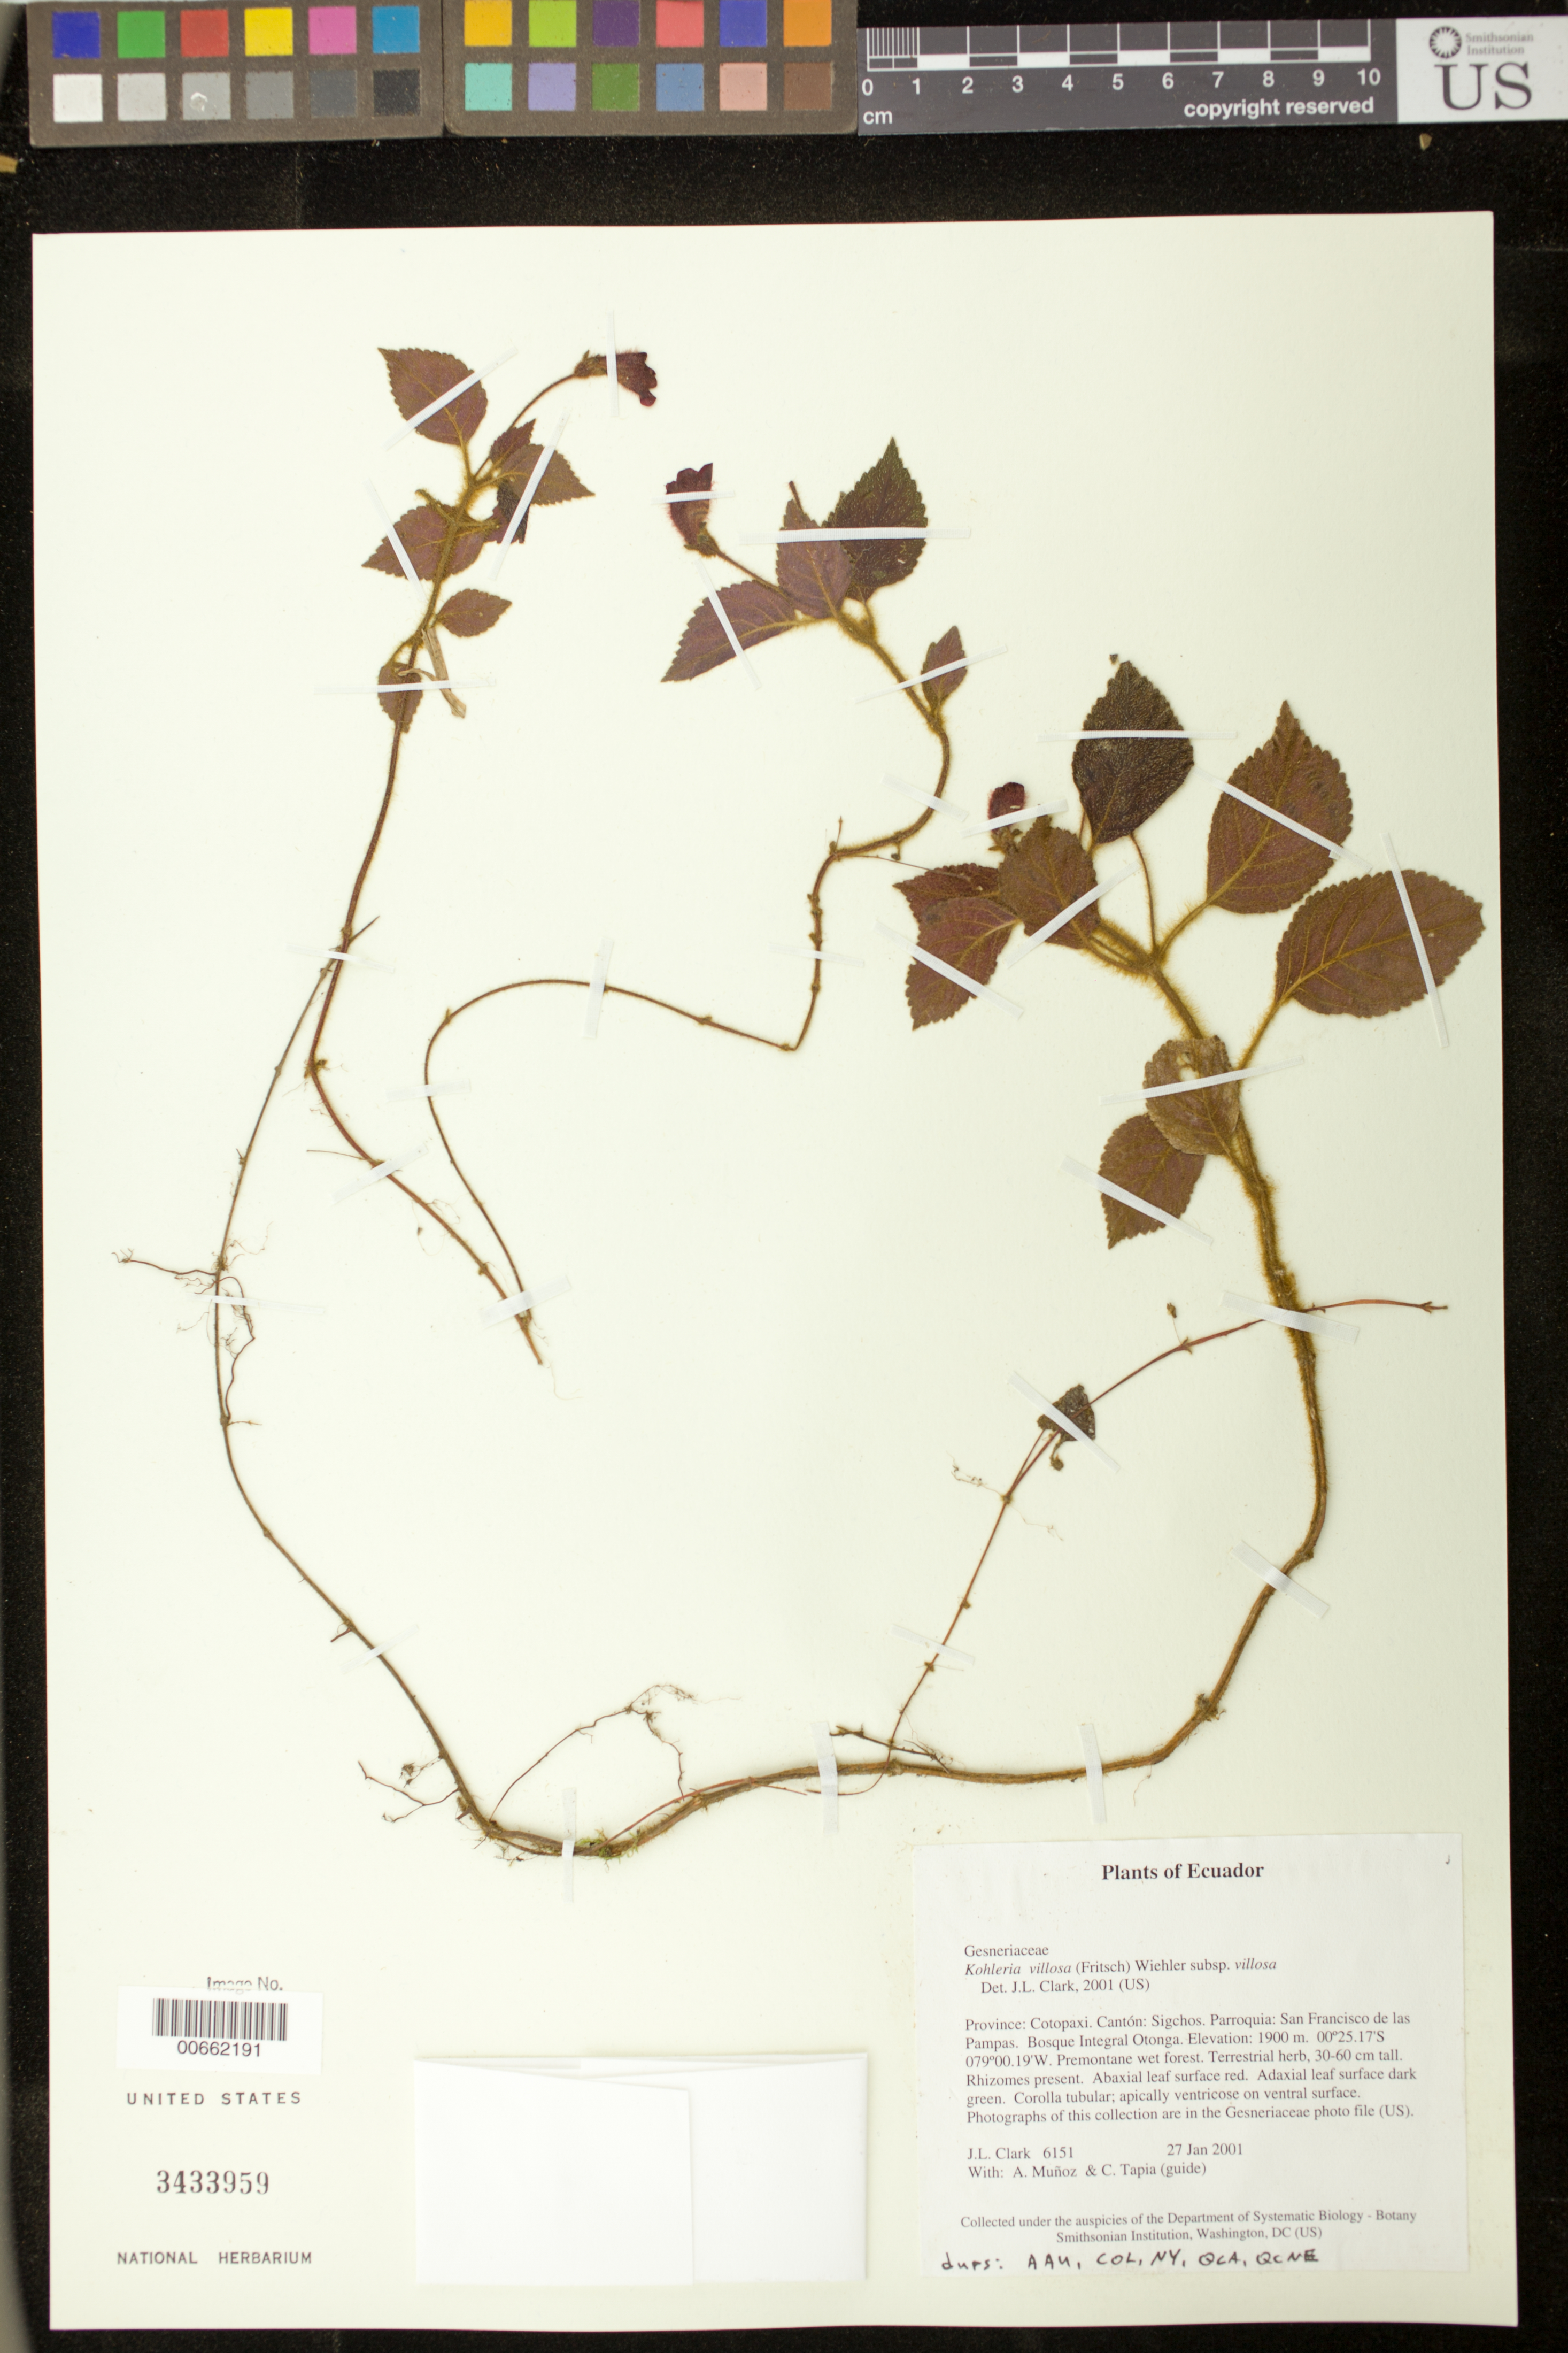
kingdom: Plantae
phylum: Tracheophyta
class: Magnoliopsida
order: Lamiales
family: Gesneriaceae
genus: Kohleria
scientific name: Kohleria villosa var. villosa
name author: (Fritsch) Wiehler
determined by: Clark, J. L., (SEL), The Marie Selby Botanical Garden (UNITED STATES)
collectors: J. L. Clark, A. Muñoz & C. Tapia (guide)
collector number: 6151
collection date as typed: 27 Jan 2001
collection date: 2001-01-27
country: Ecuador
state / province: Cotopaxi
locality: Cantón: Sigchos. Parroquia: San Francisco de las Pampas. Bosque Integral Otonga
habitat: Premontane wet forest.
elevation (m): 1900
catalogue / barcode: US 3433959